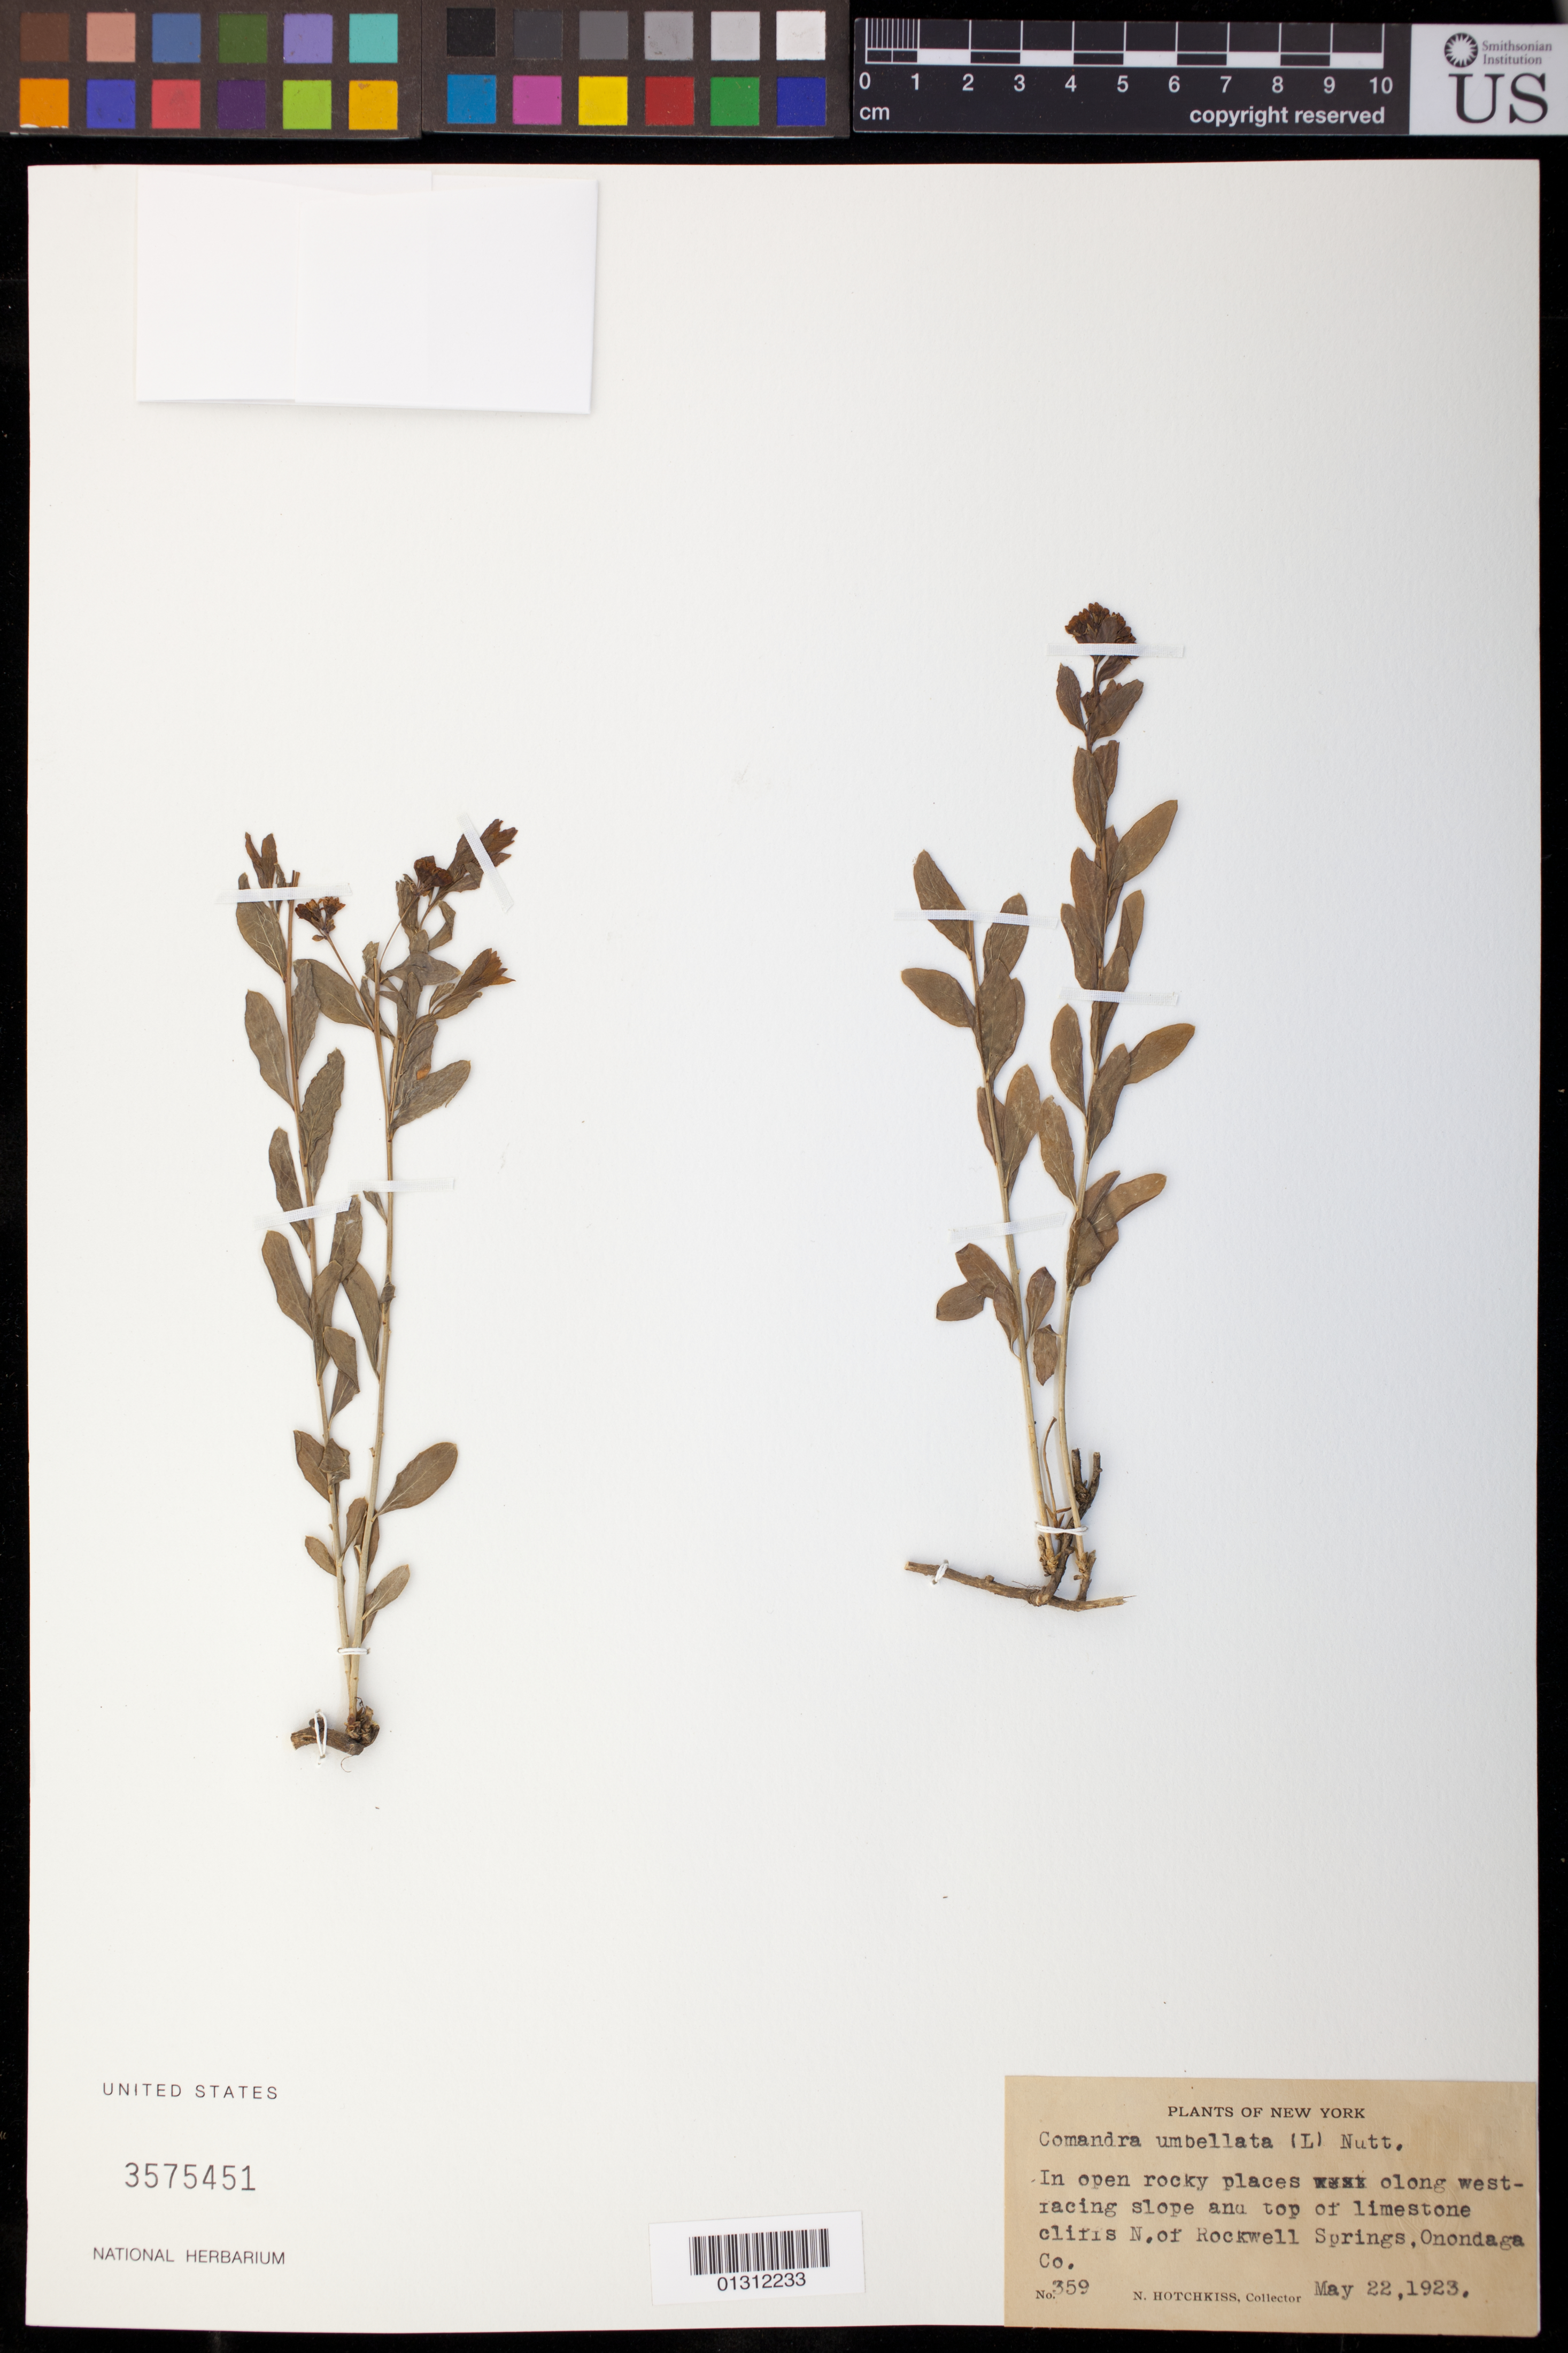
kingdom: Plantae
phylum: Tracheophyta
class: Magnoliopsida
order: Santalales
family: Comandraceae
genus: Comandra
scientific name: Comandra umbellata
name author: (L.) Nutt.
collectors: N. Hotchkiss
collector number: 359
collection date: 1923-05-22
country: United States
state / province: New York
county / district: Onondaga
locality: West-facing slope and top of limestone cliffs N. of Rockwell Springs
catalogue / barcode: US 3575451